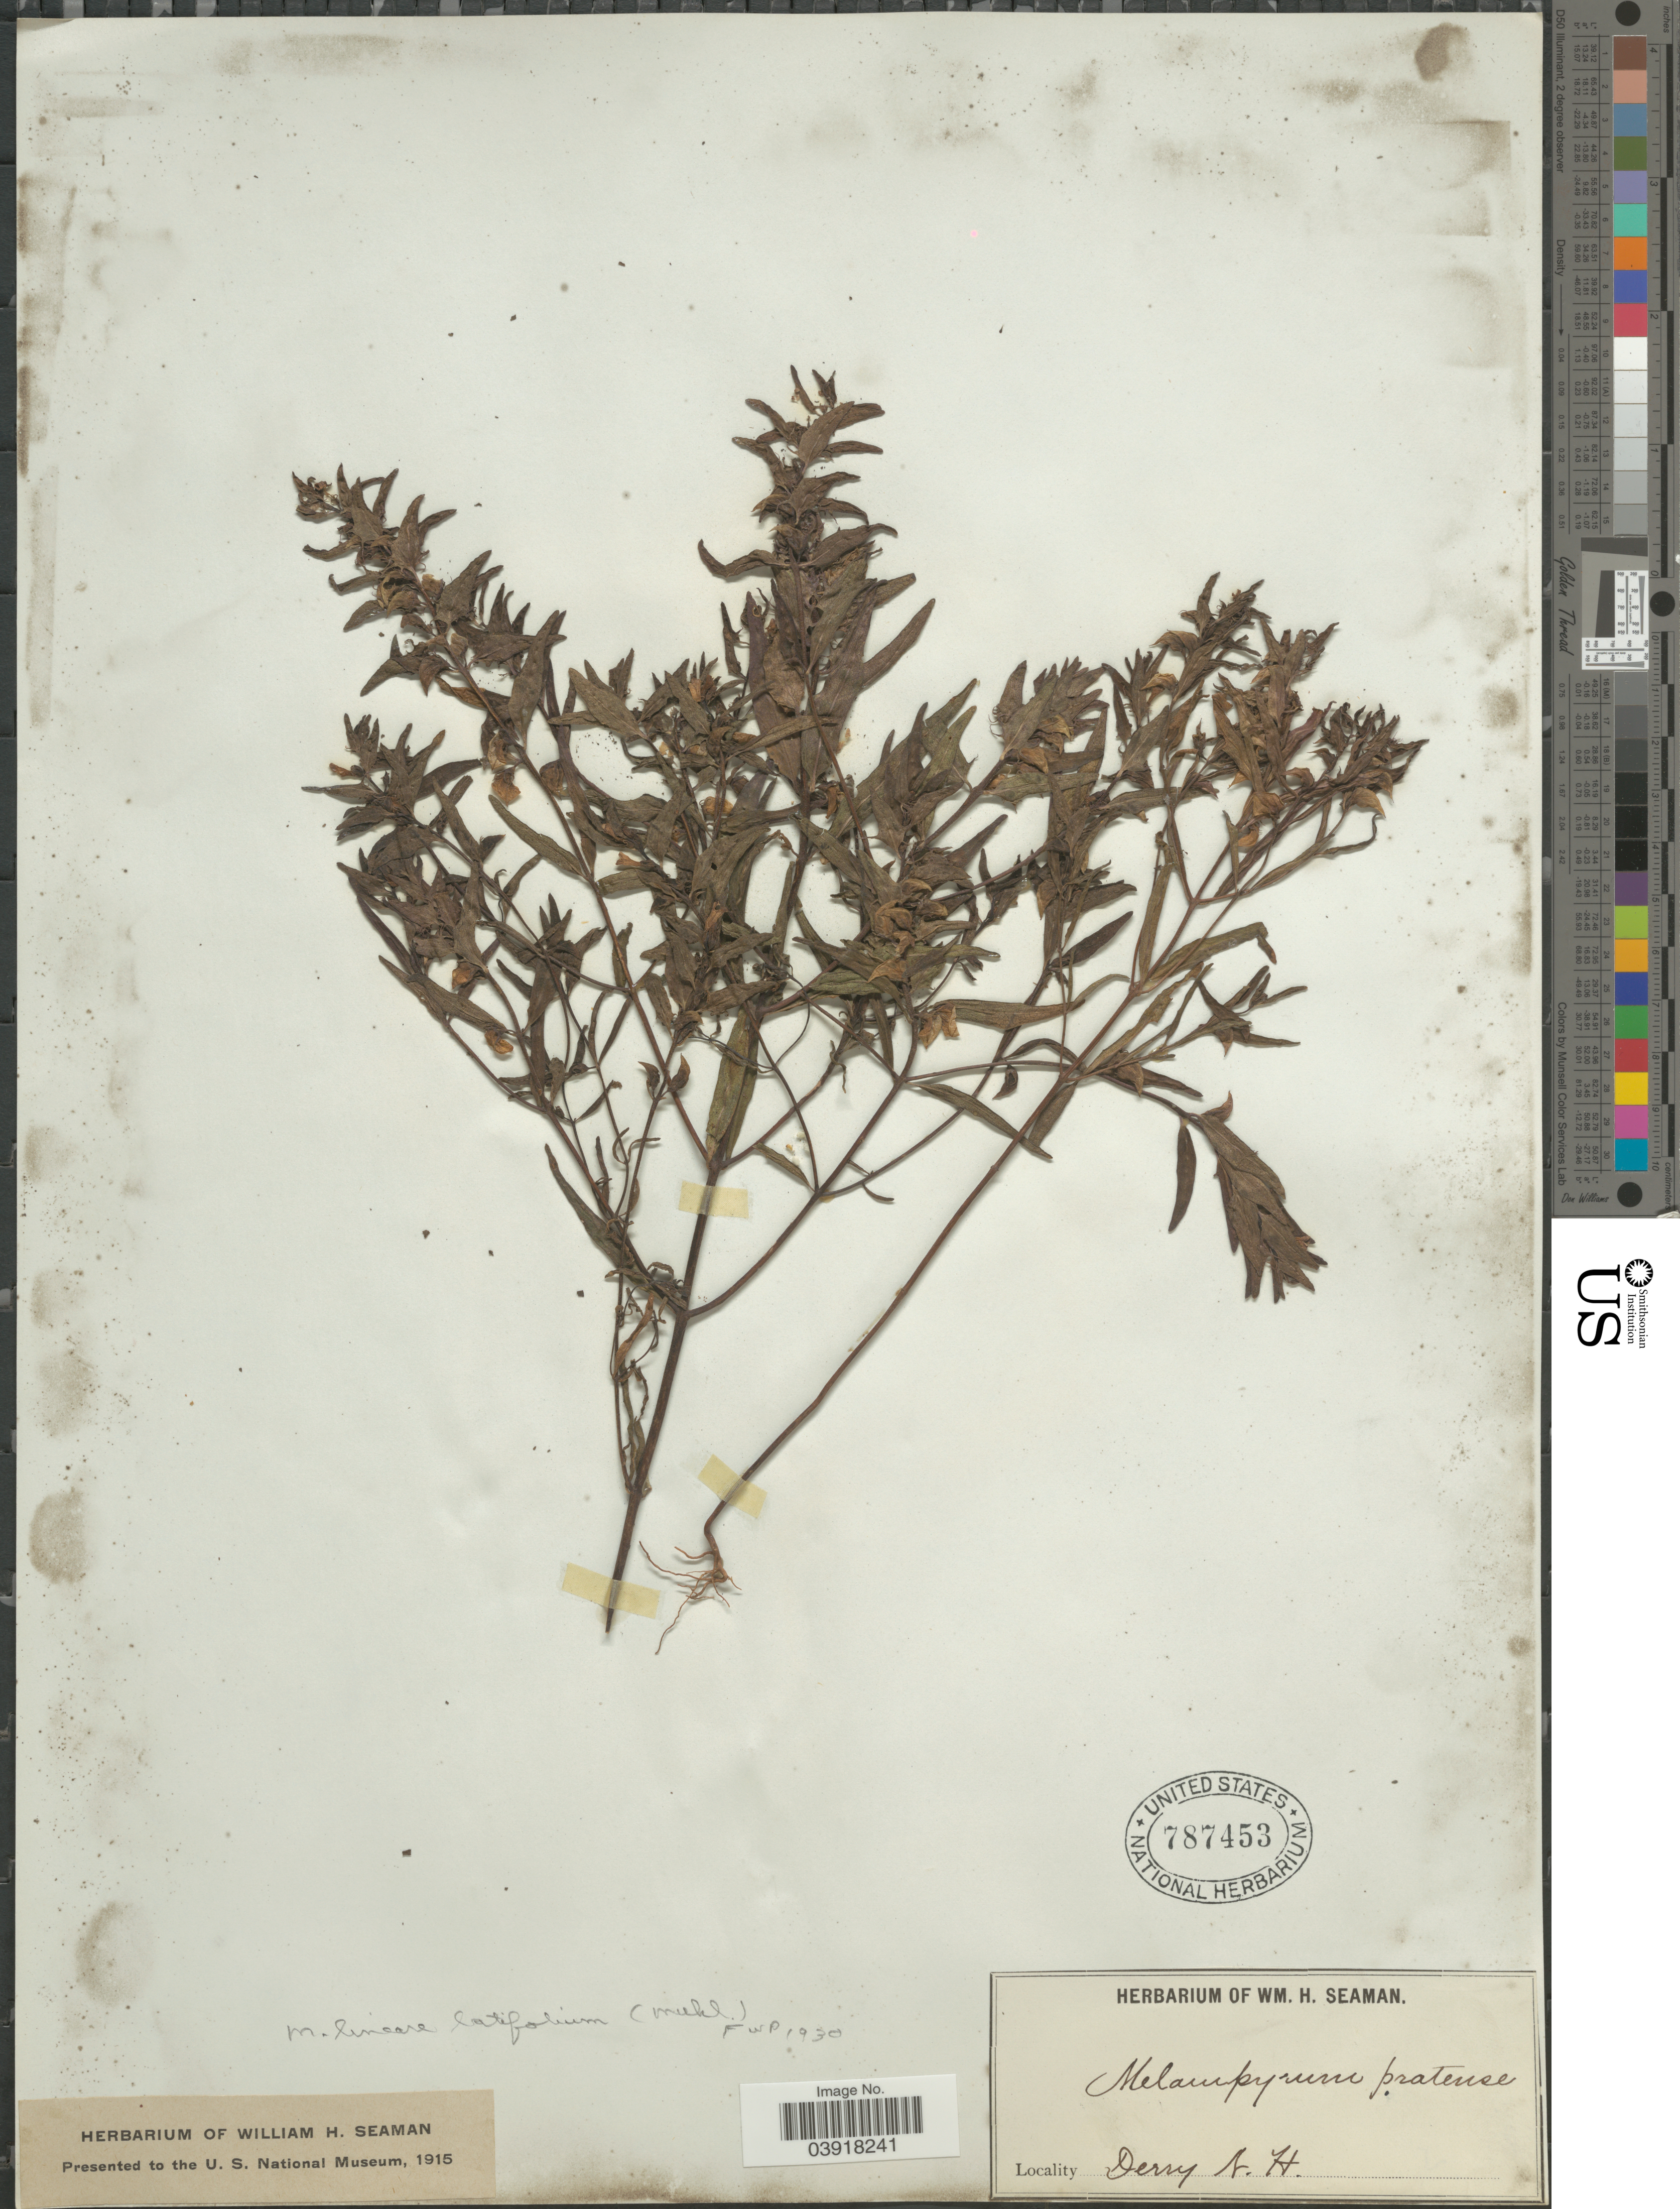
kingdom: Plantae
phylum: Tracheophyta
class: Magnoliopsida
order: Lamiales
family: Orobanchaceae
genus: Melampyrum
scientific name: Melampyrum lineare var. latifolium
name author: (Muhl.) P. Beauv.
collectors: Ex herb. W. H. Seaman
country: United States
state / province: New Hampshire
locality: Derry N. H.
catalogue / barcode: US 787453